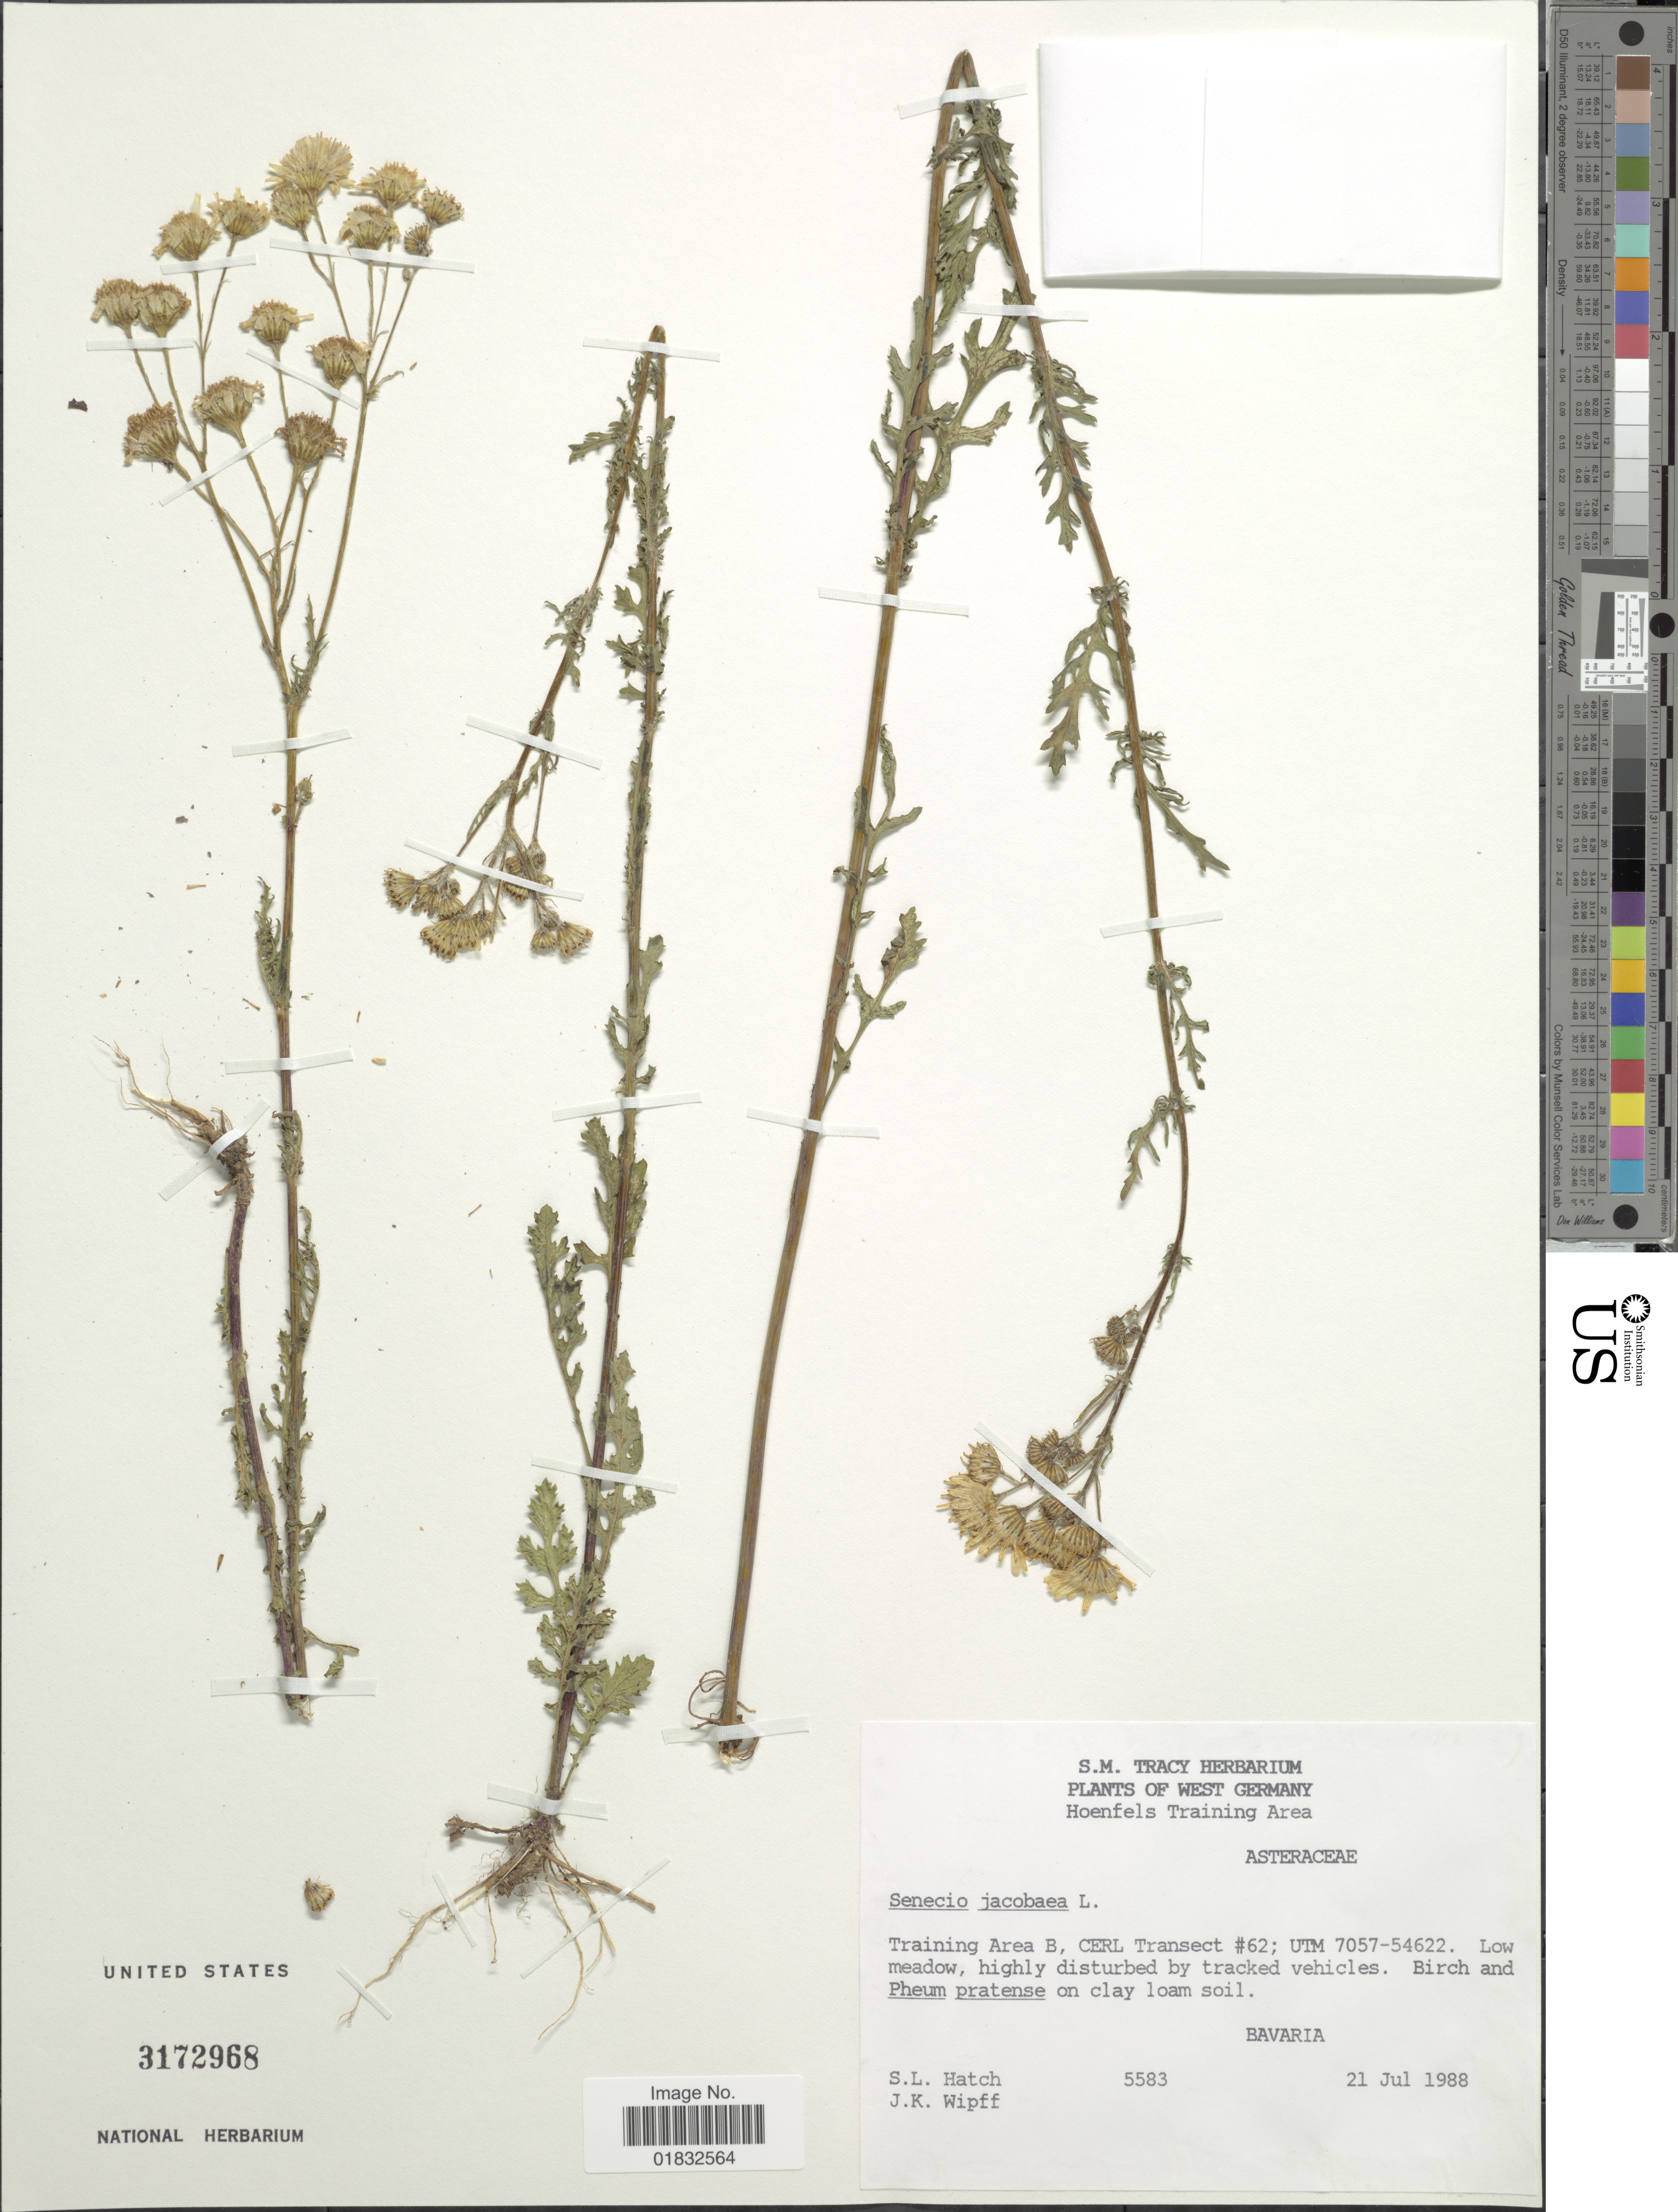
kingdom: Plantae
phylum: Tracheophyta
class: Magnoliopsida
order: Asterales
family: Asteraceae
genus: Jacobaea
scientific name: Jacobaea vulgaris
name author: Gaertn.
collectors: S. Hatch & J. K. Wipff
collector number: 5583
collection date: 1988-07-21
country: Germany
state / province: Bayern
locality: Wet Germany, Bavaria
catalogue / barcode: US 3172968